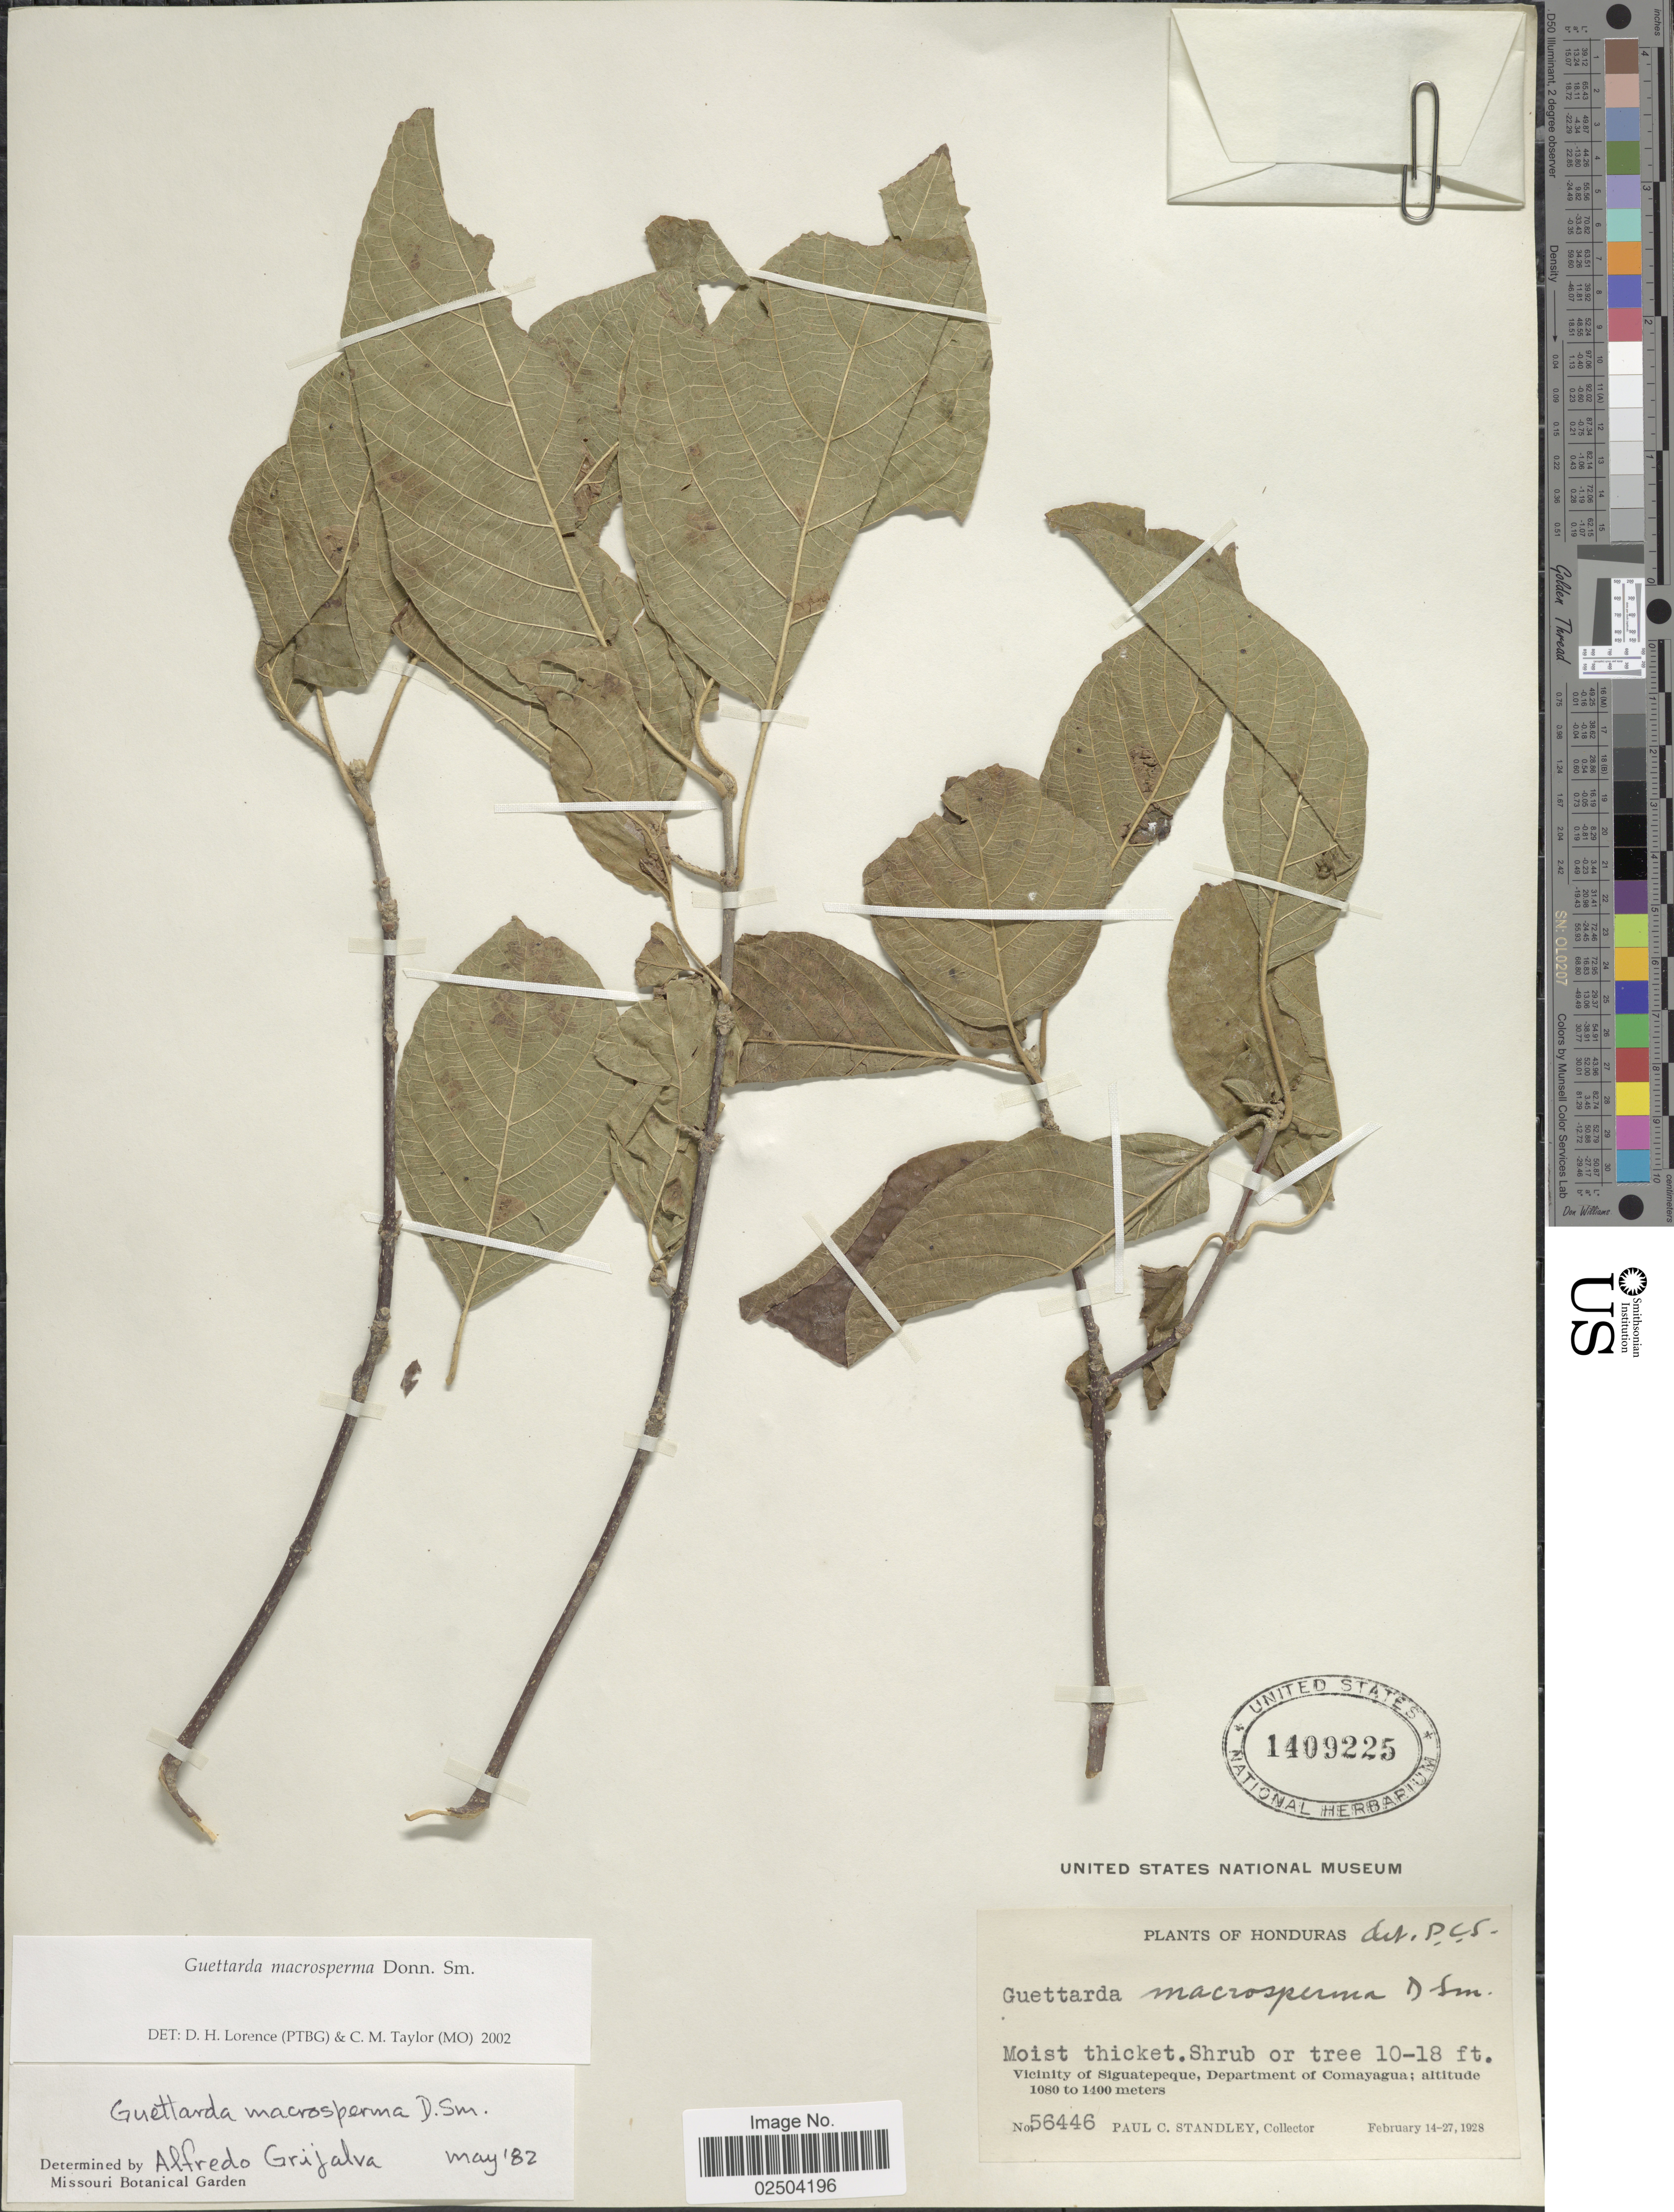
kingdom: Plantae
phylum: Tracheophyta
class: Magnoliopsida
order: Gentianales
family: Rubiaceae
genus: Guettarda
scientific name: Guettarda macrosperma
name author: Donn. Sm.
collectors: P. C. Standley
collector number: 56446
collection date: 1928-02-14/1928-02-27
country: Honduras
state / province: Comayagua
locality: Vicinity of Siguatepeque, Department of Comayagua.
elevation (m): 1080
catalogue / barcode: US 1409225